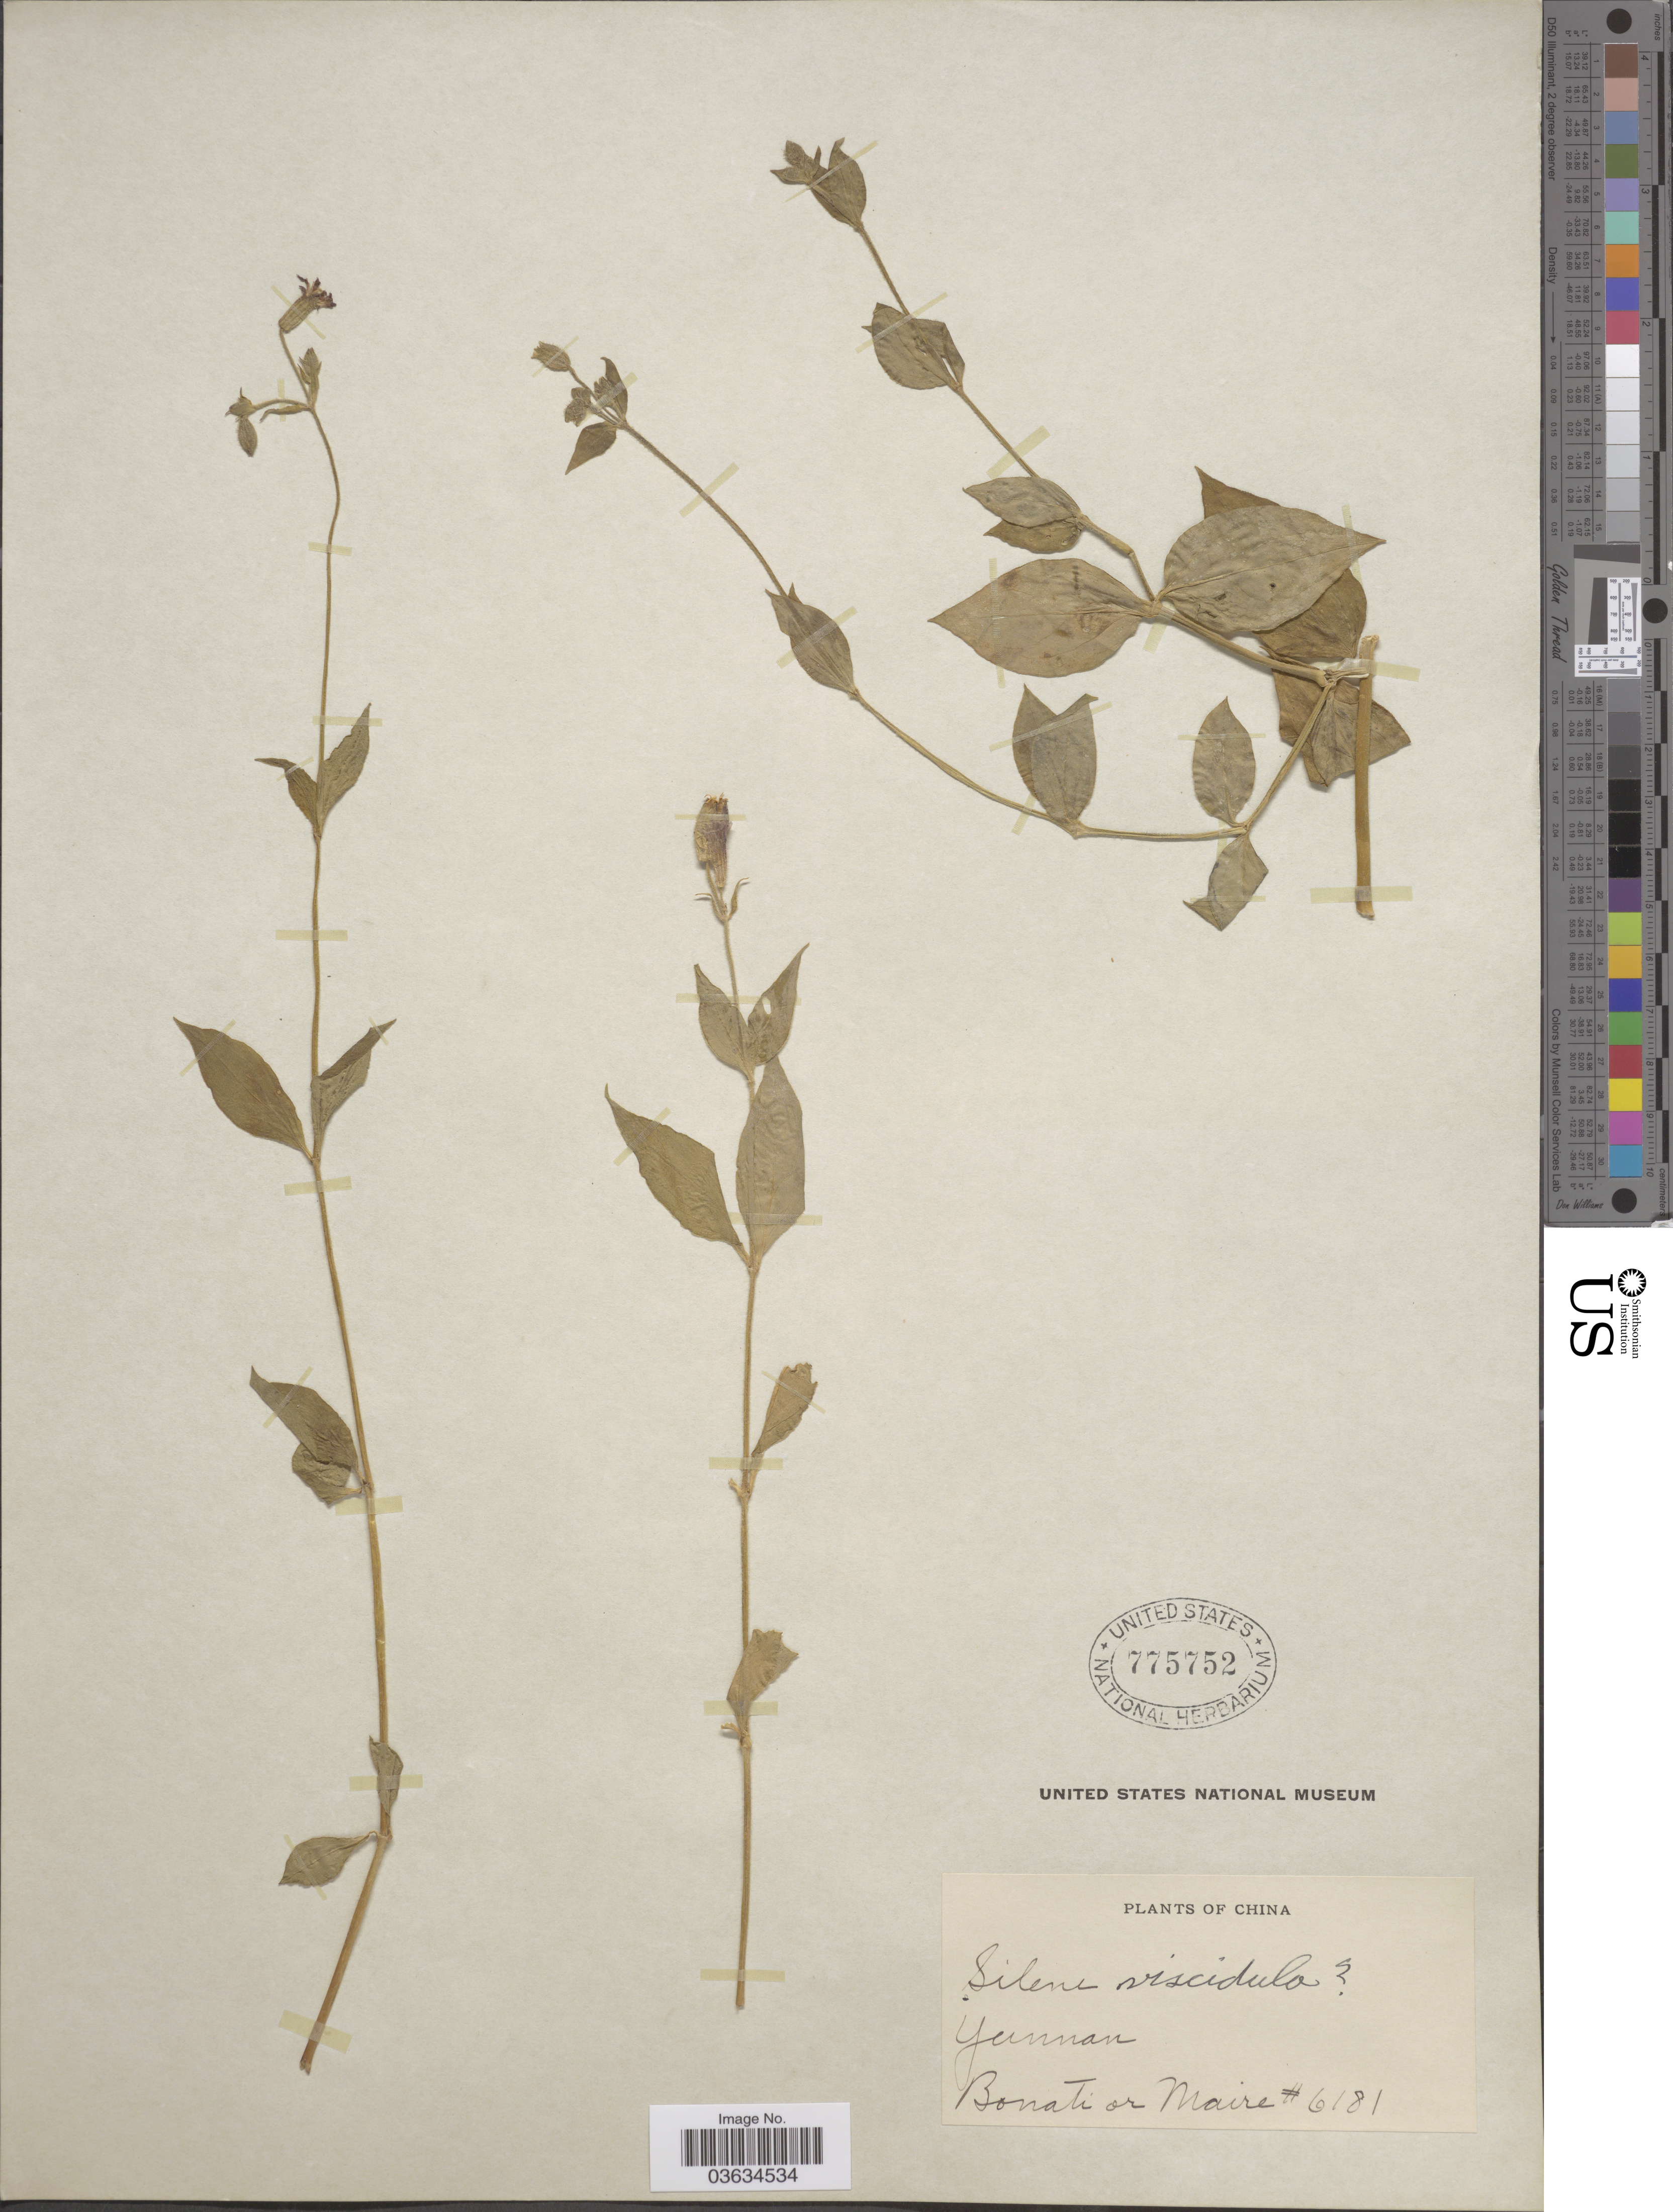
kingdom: Plantae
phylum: Tracheophyta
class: Magnoliopsida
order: Caryophyllales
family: Caryophyllaceae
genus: Silene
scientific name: Silene viscidula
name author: Franch.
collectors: -. Bonati & Maire, --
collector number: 6181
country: China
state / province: Yunnan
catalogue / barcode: US 775752